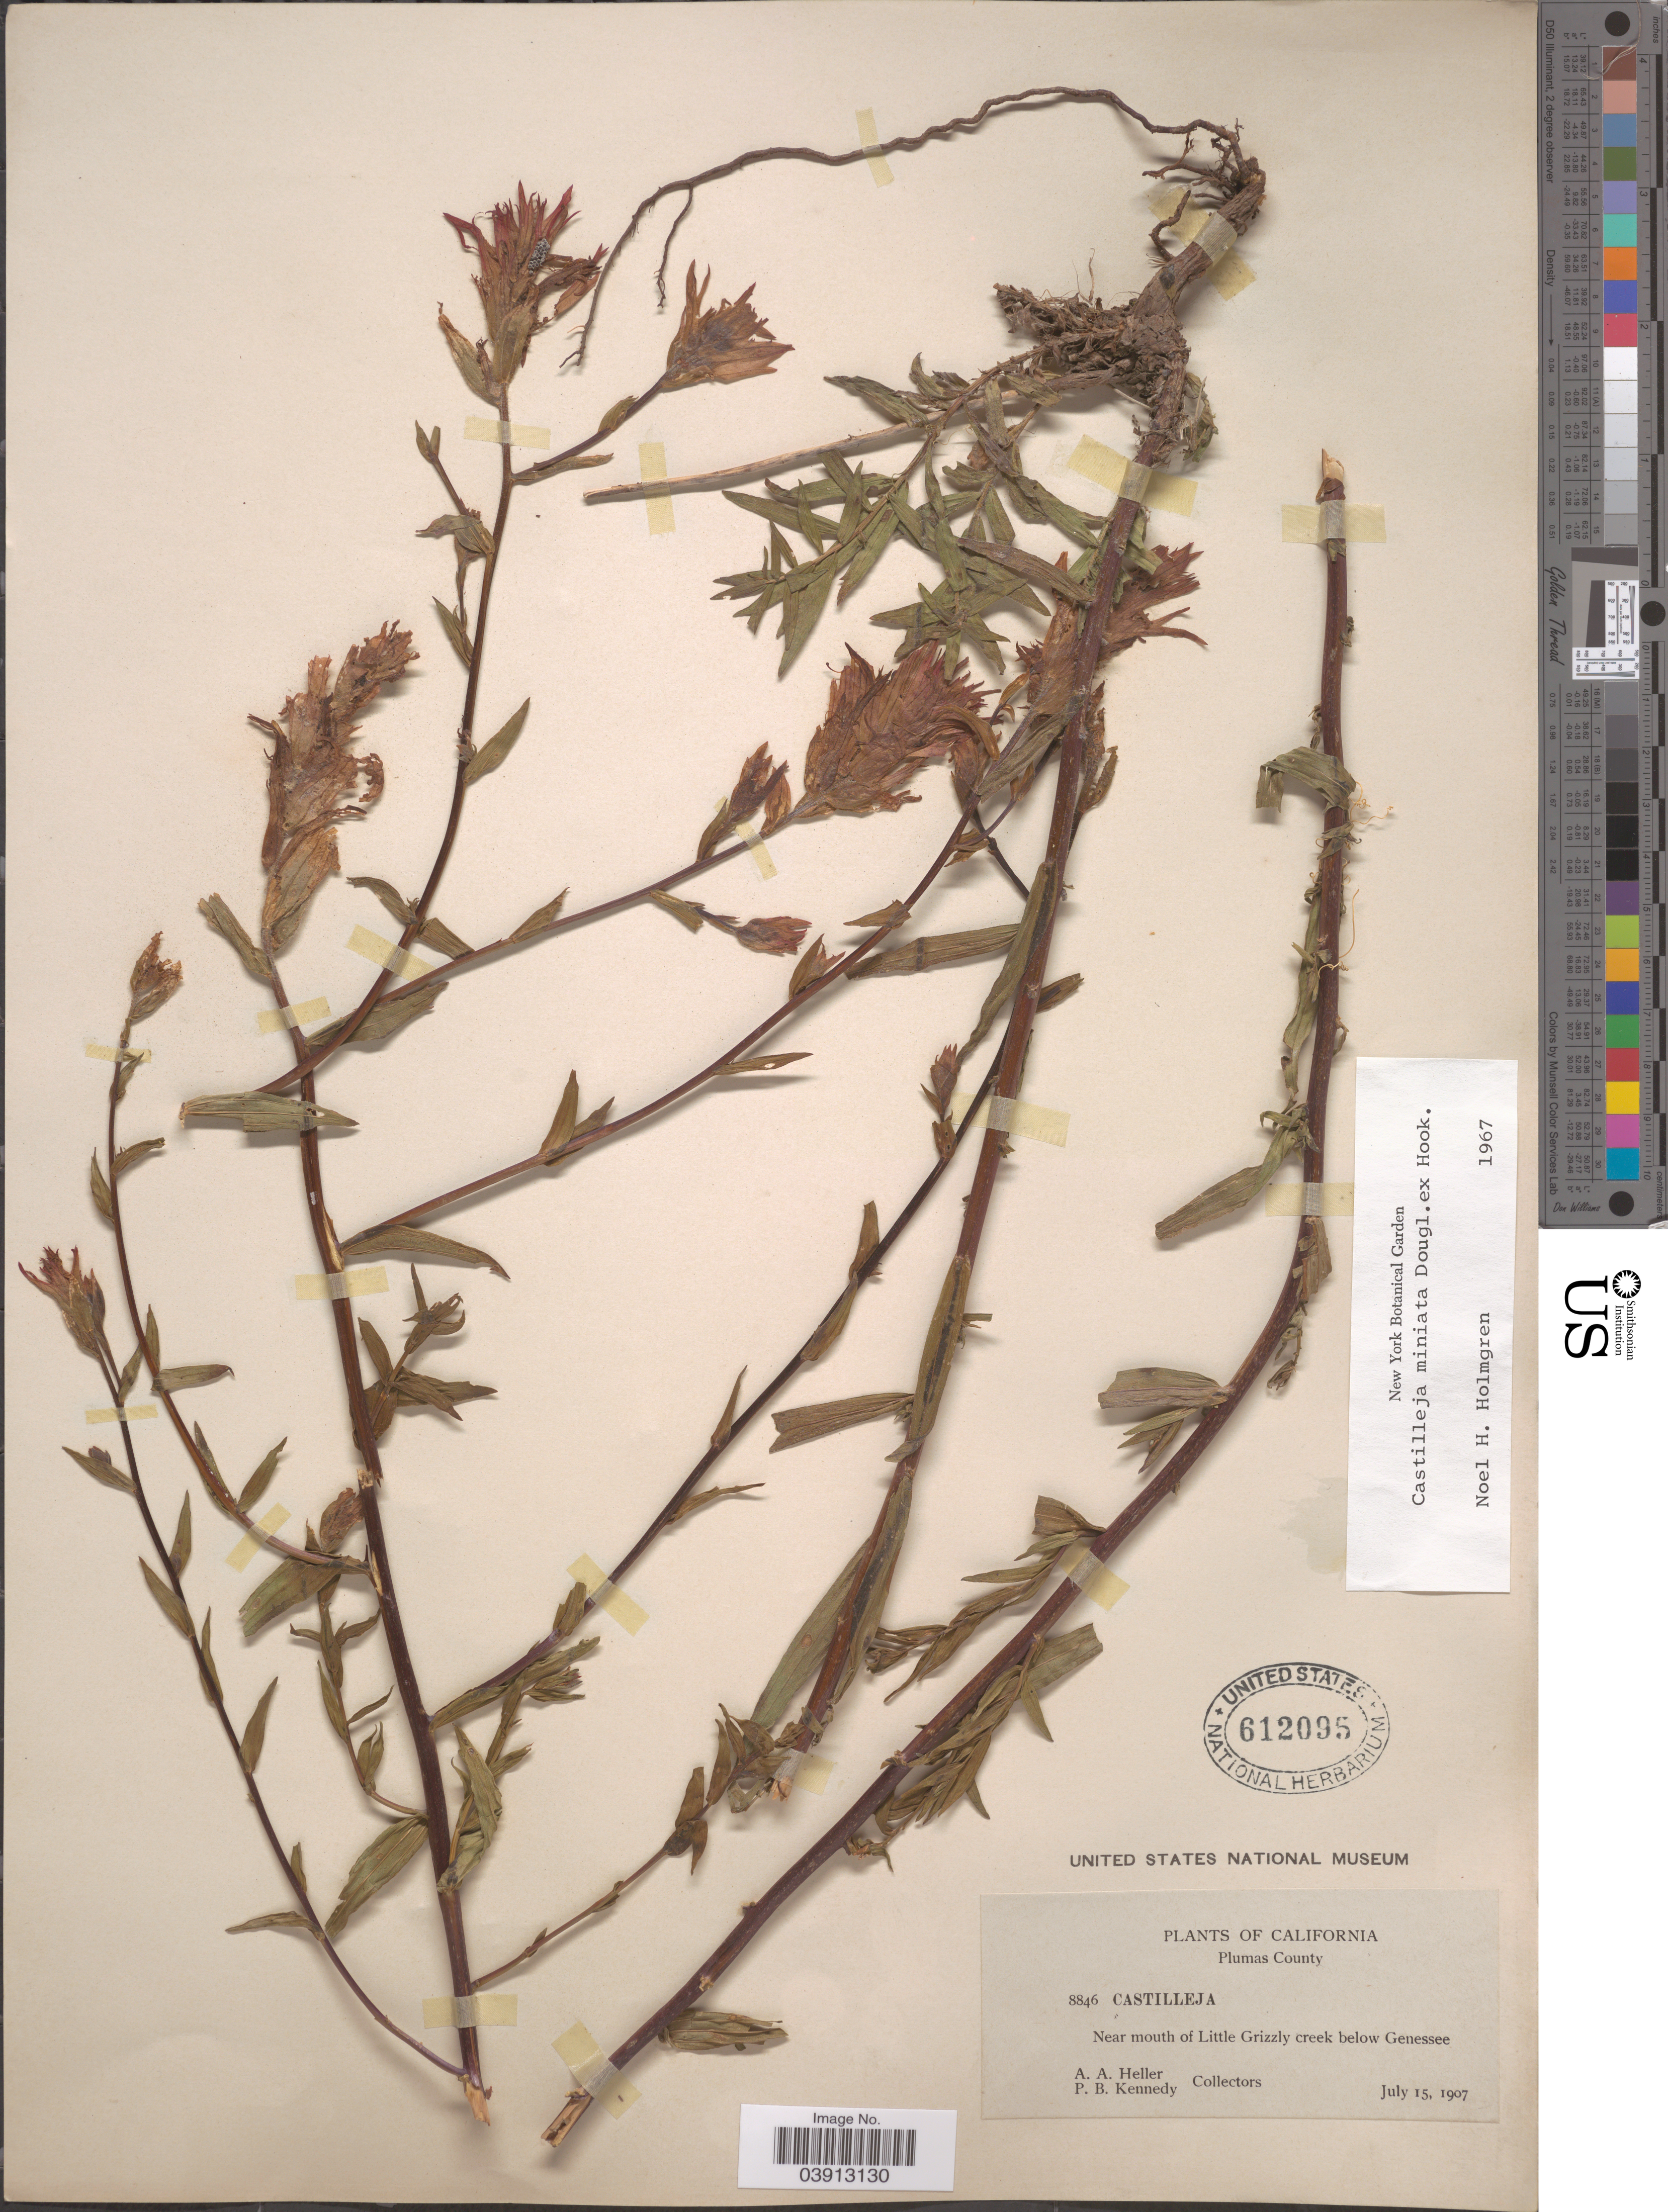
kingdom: Plantae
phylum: Tracheophyta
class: Magnoliopsida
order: Lamiales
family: Orobanchaceae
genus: Castilleja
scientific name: Castilleja miniata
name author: Douglas ex Hook.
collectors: A. A. Heller & P. B. Kennedy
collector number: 8846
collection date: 1907-07-15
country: United States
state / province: California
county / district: Plumas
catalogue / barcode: US 612095